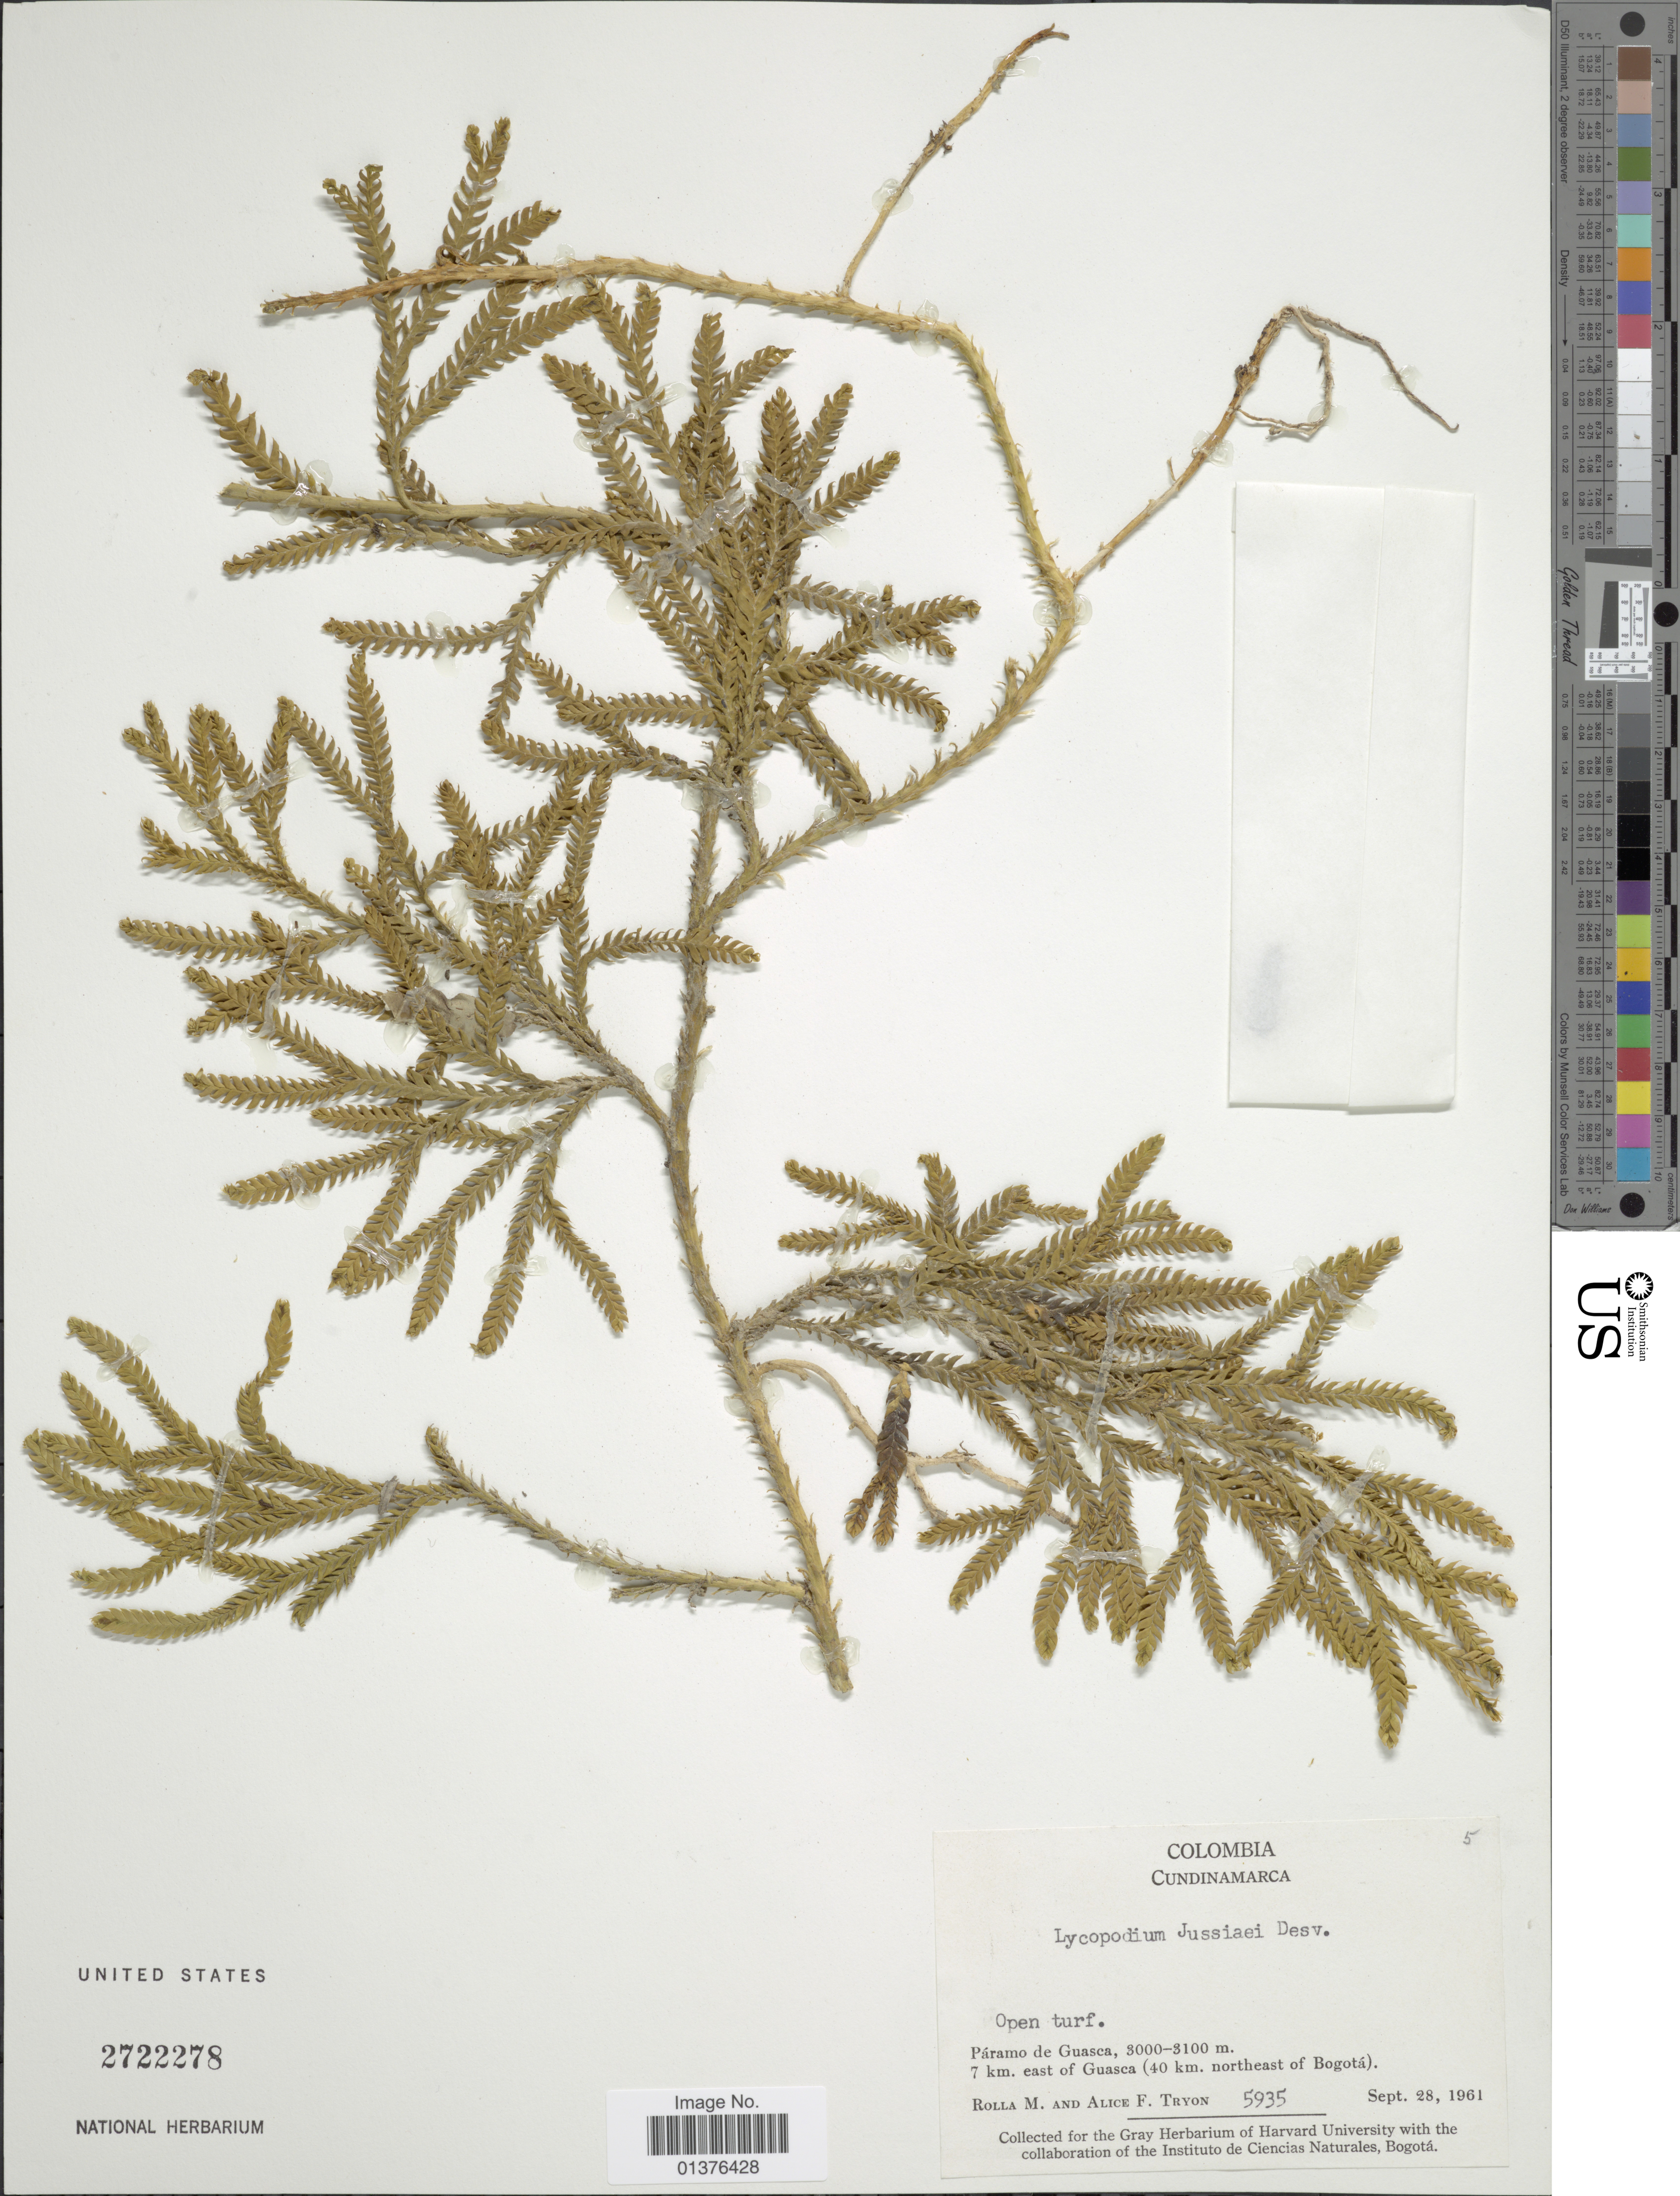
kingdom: Plantae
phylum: Tracheophyta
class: Lycopodiopsida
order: Lycopodiales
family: Lycopodiaceae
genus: Diphasium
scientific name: Diphasium jussiaei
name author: (Desv.) C. Presl ex Rothm.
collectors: M. Rolla & A. F. Tryon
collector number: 5935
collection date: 1961-09-28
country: Colombia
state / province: Cundinamarca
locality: Páramo de Guasca(40km northeast of Bogotá)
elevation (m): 3000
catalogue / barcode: US 2722278